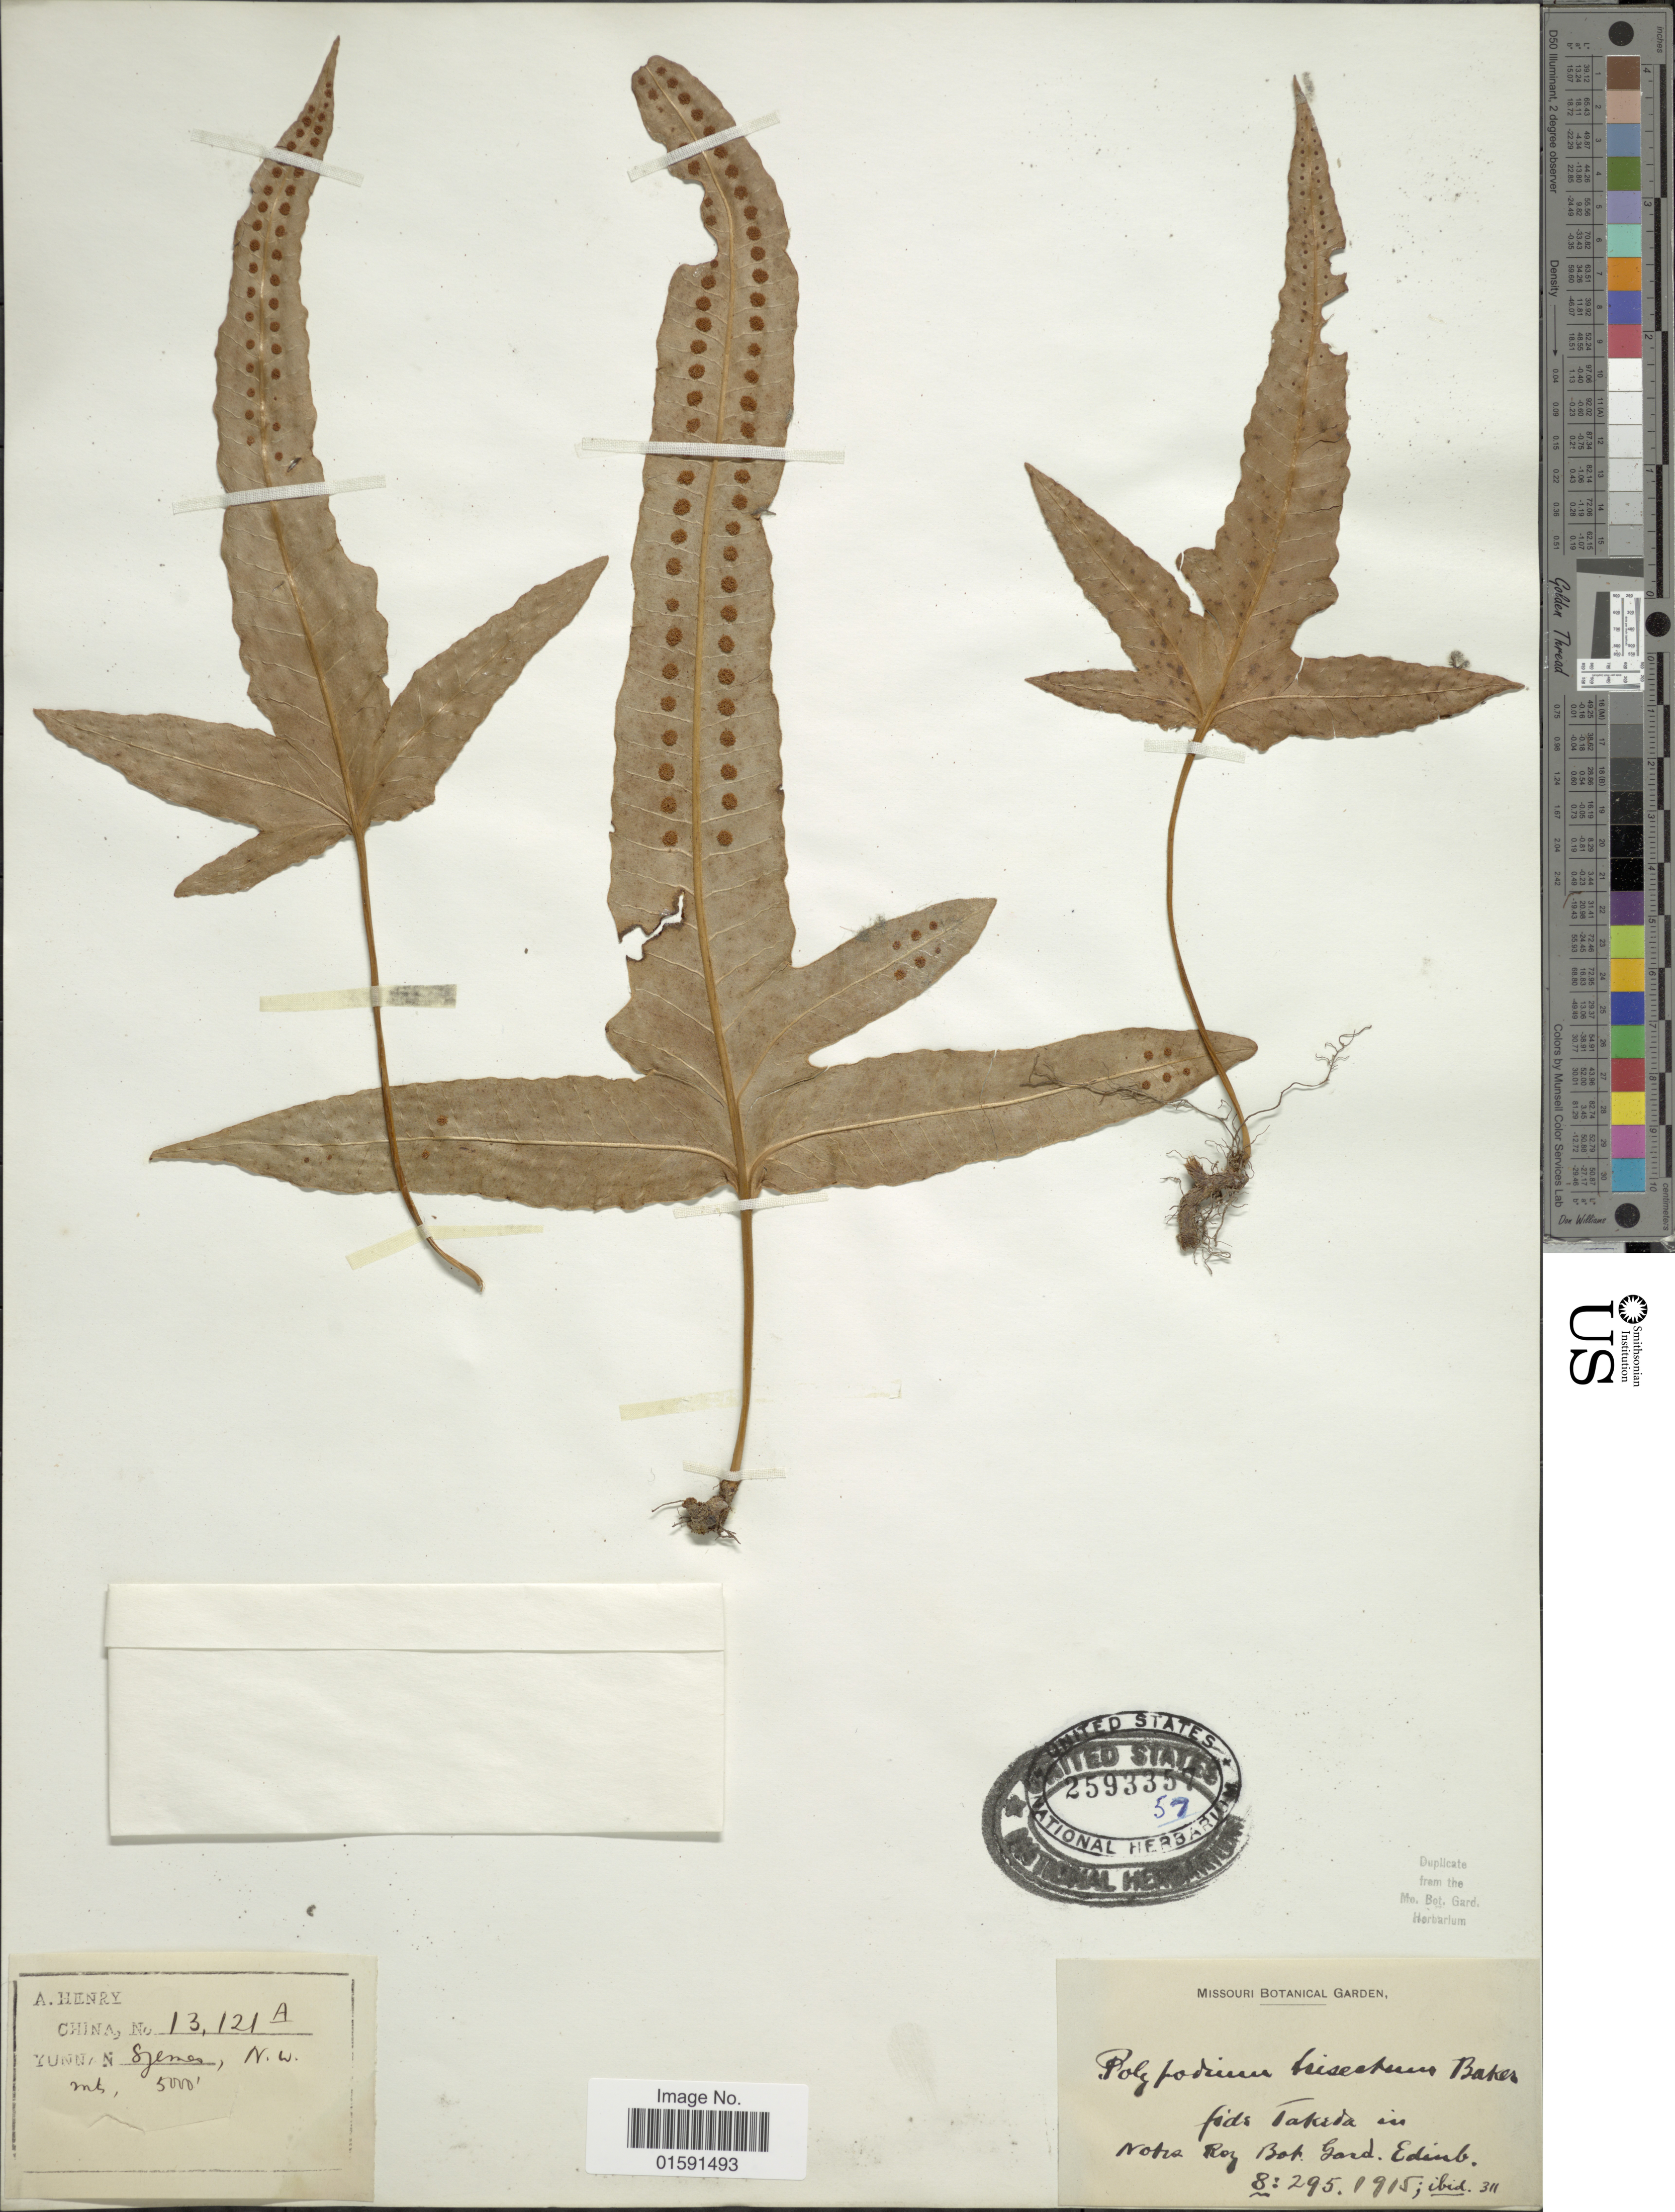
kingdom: Plantae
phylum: Tracheophyta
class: Polypodiopsida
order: Polypodiales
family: Polypodiaceae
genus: Selliguea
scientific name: Selliguea trisecta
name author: (Baker) Fraser-Jenk.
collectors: A. Henry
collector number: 13121 A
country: China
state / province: Yunnan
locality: Szemao. N.W. mts.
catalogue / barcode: US 2593357